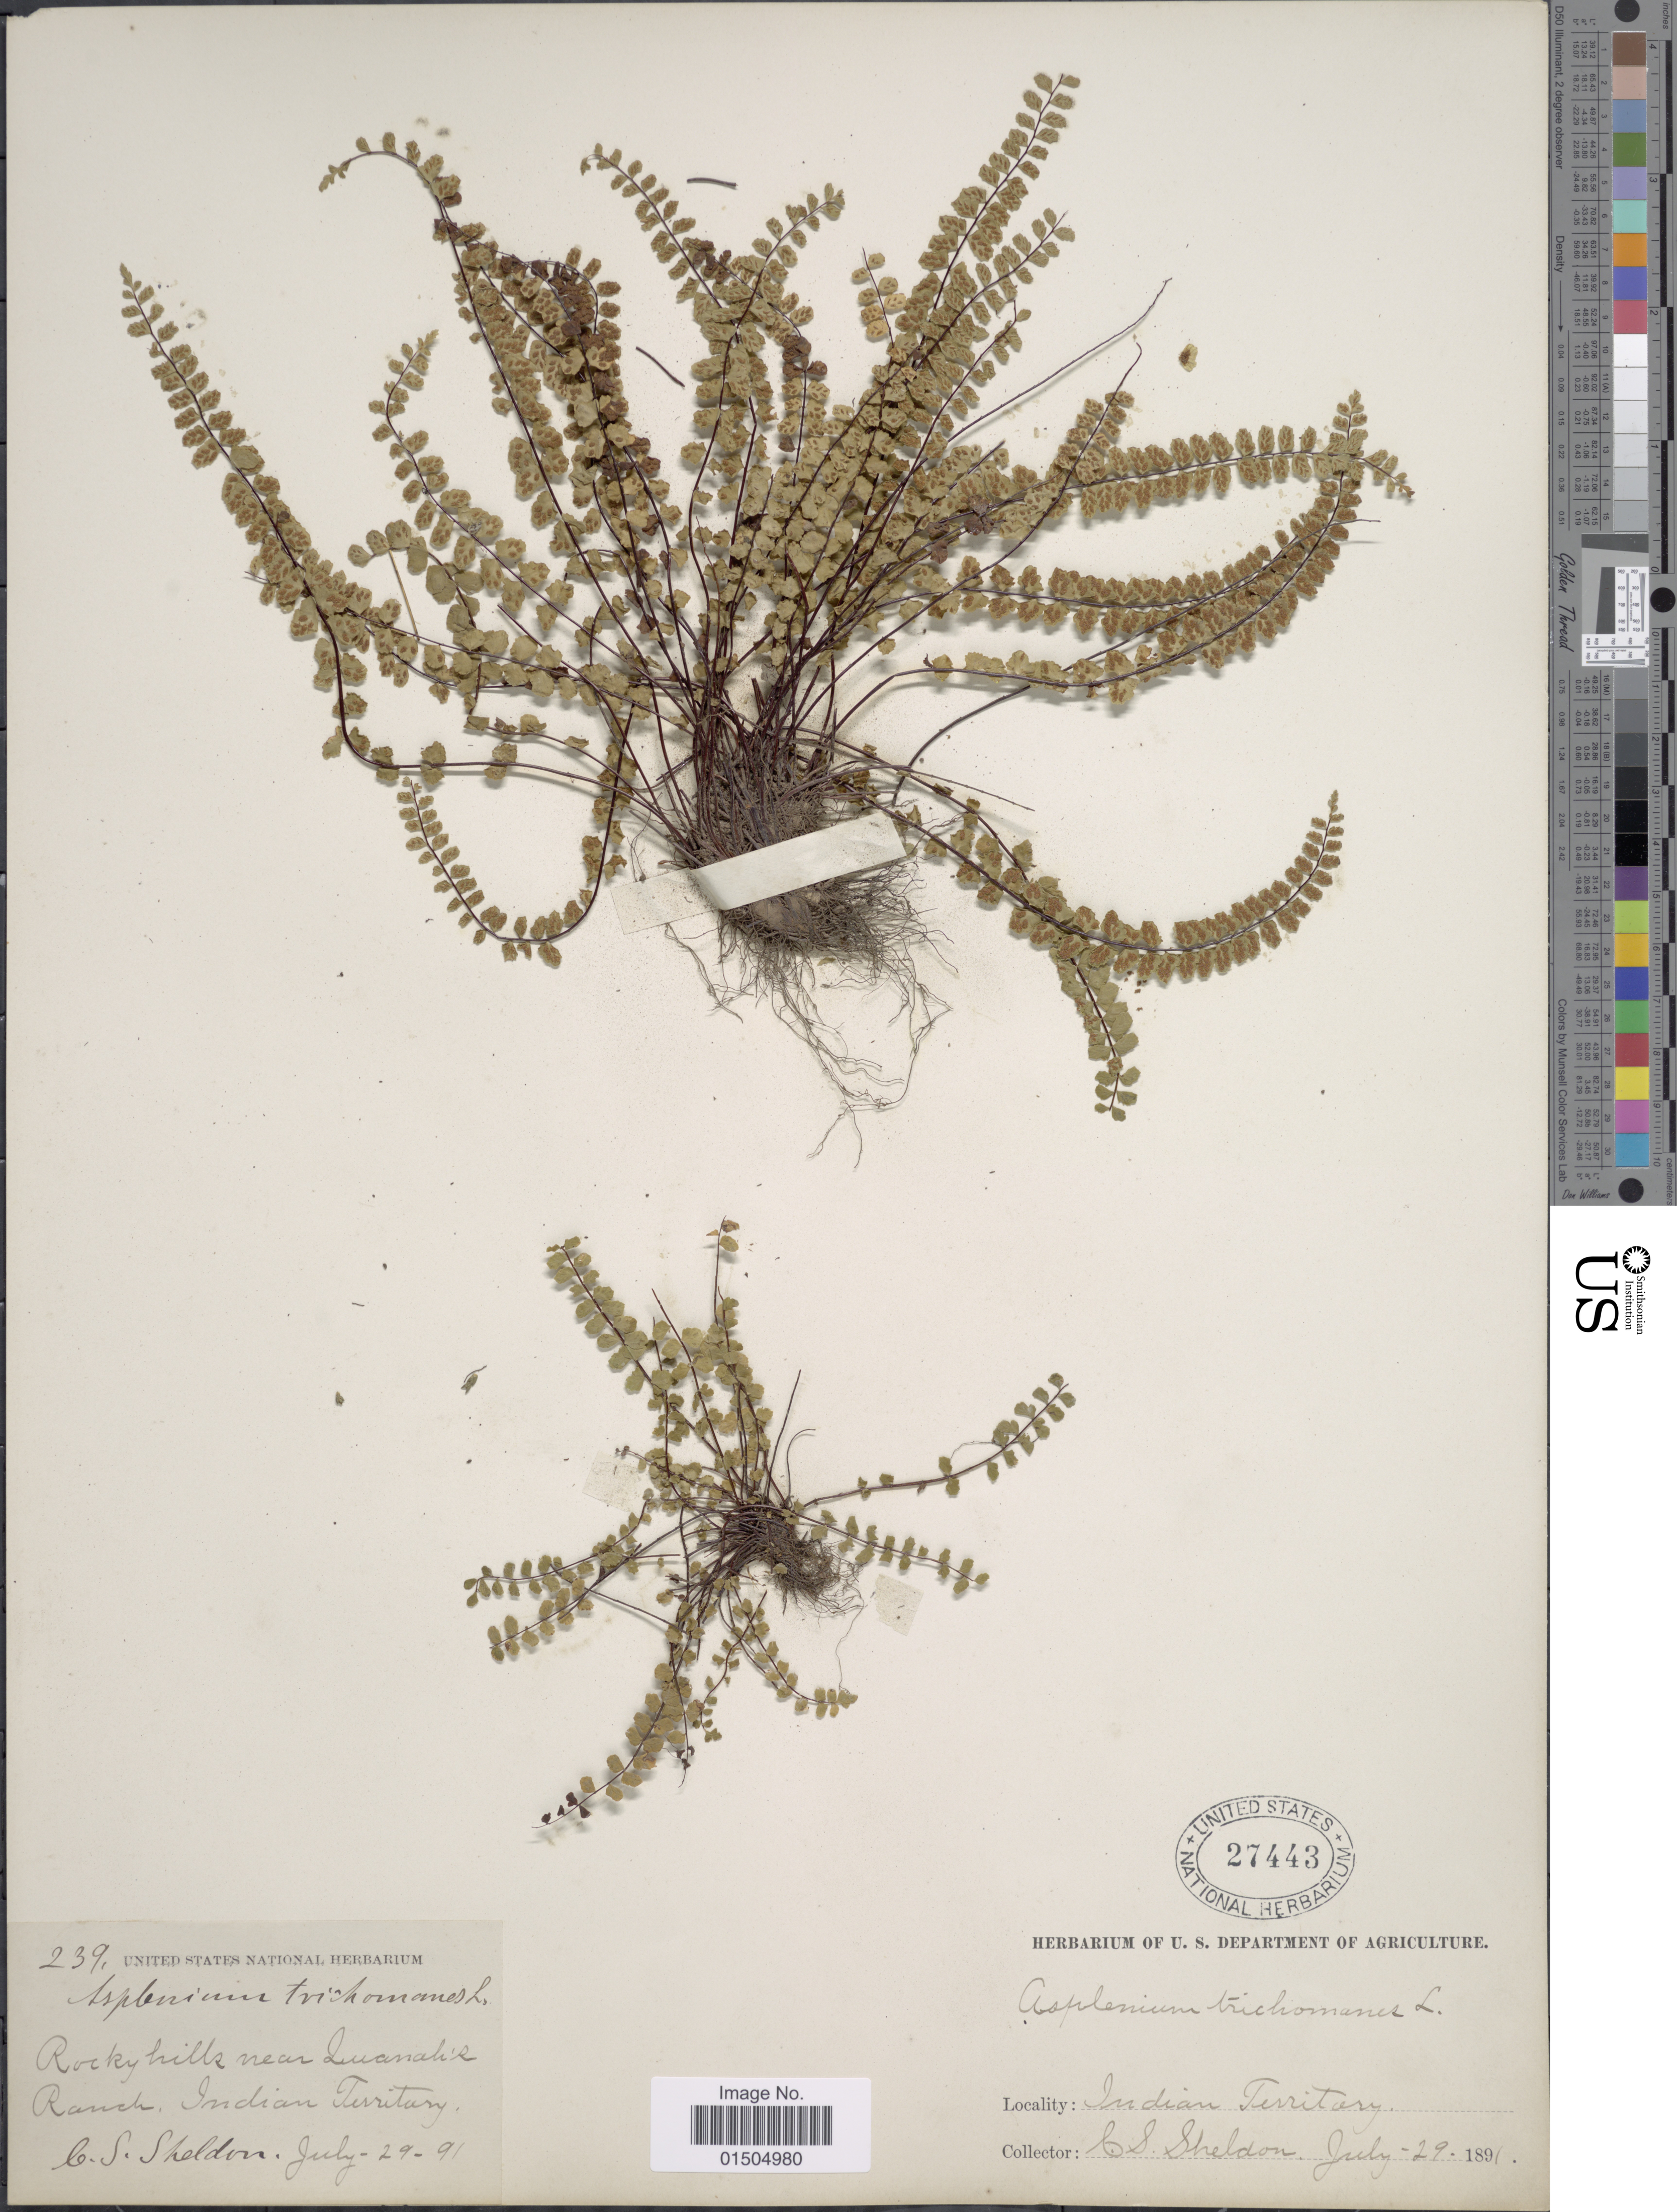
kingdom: Plantae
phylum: Tracheophyta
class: Polypodiopsida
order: Polypodiales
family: Aspleniaceae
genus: Asplenium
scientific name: Asplenium trichomanes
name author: L.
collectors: C. S. Sheldon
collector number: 239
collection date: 1891-07-29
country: United States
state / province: Oklahoma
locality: Rocky hills near Zuandi's Ranch, Indian Territory.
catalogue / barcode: US 27443